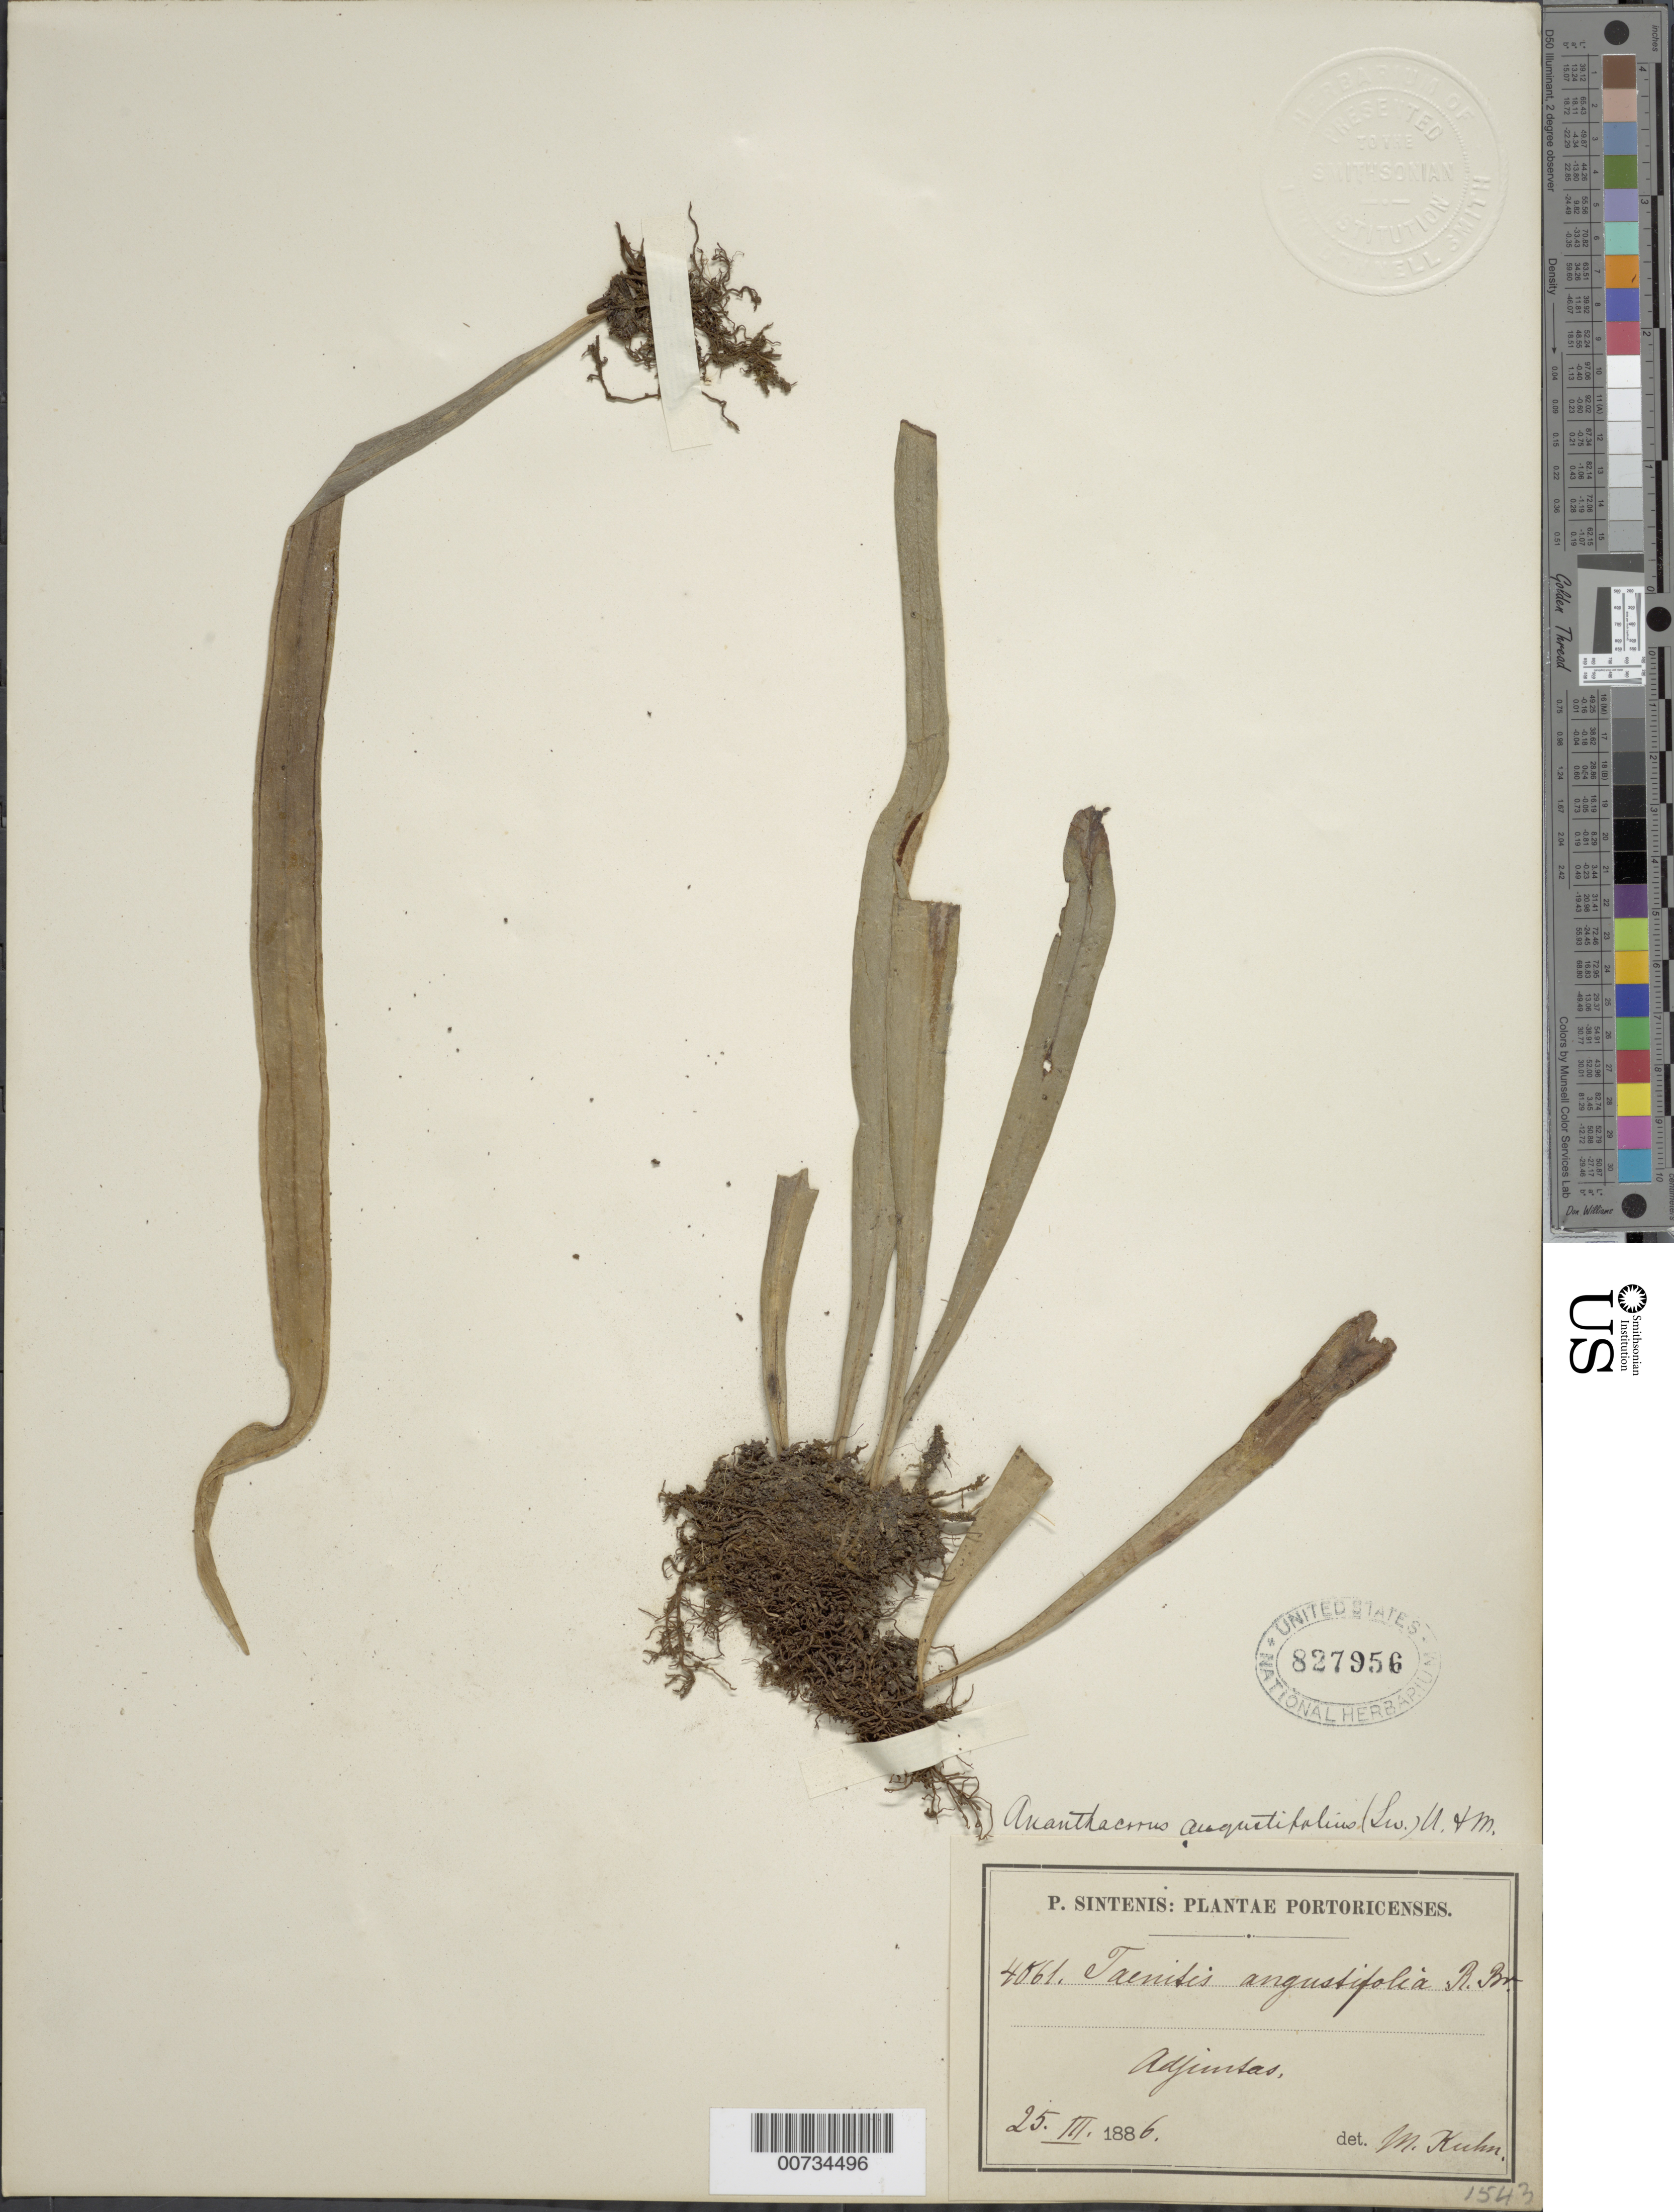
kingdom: Plantae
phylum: Tracheophyta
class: Polypodiopsida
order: Polypodiales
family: Pteridaceae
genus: Ananthacorus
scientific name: Ananthacorus angustifolius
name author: (Sw.) Underw. & Maxon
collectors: P. Sintenis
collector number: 4061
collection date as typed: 25 Mar 1886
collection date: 1886-03-25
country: Puerto Rico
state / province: Adjuntas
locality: Adjuntas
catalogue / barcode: US 827956